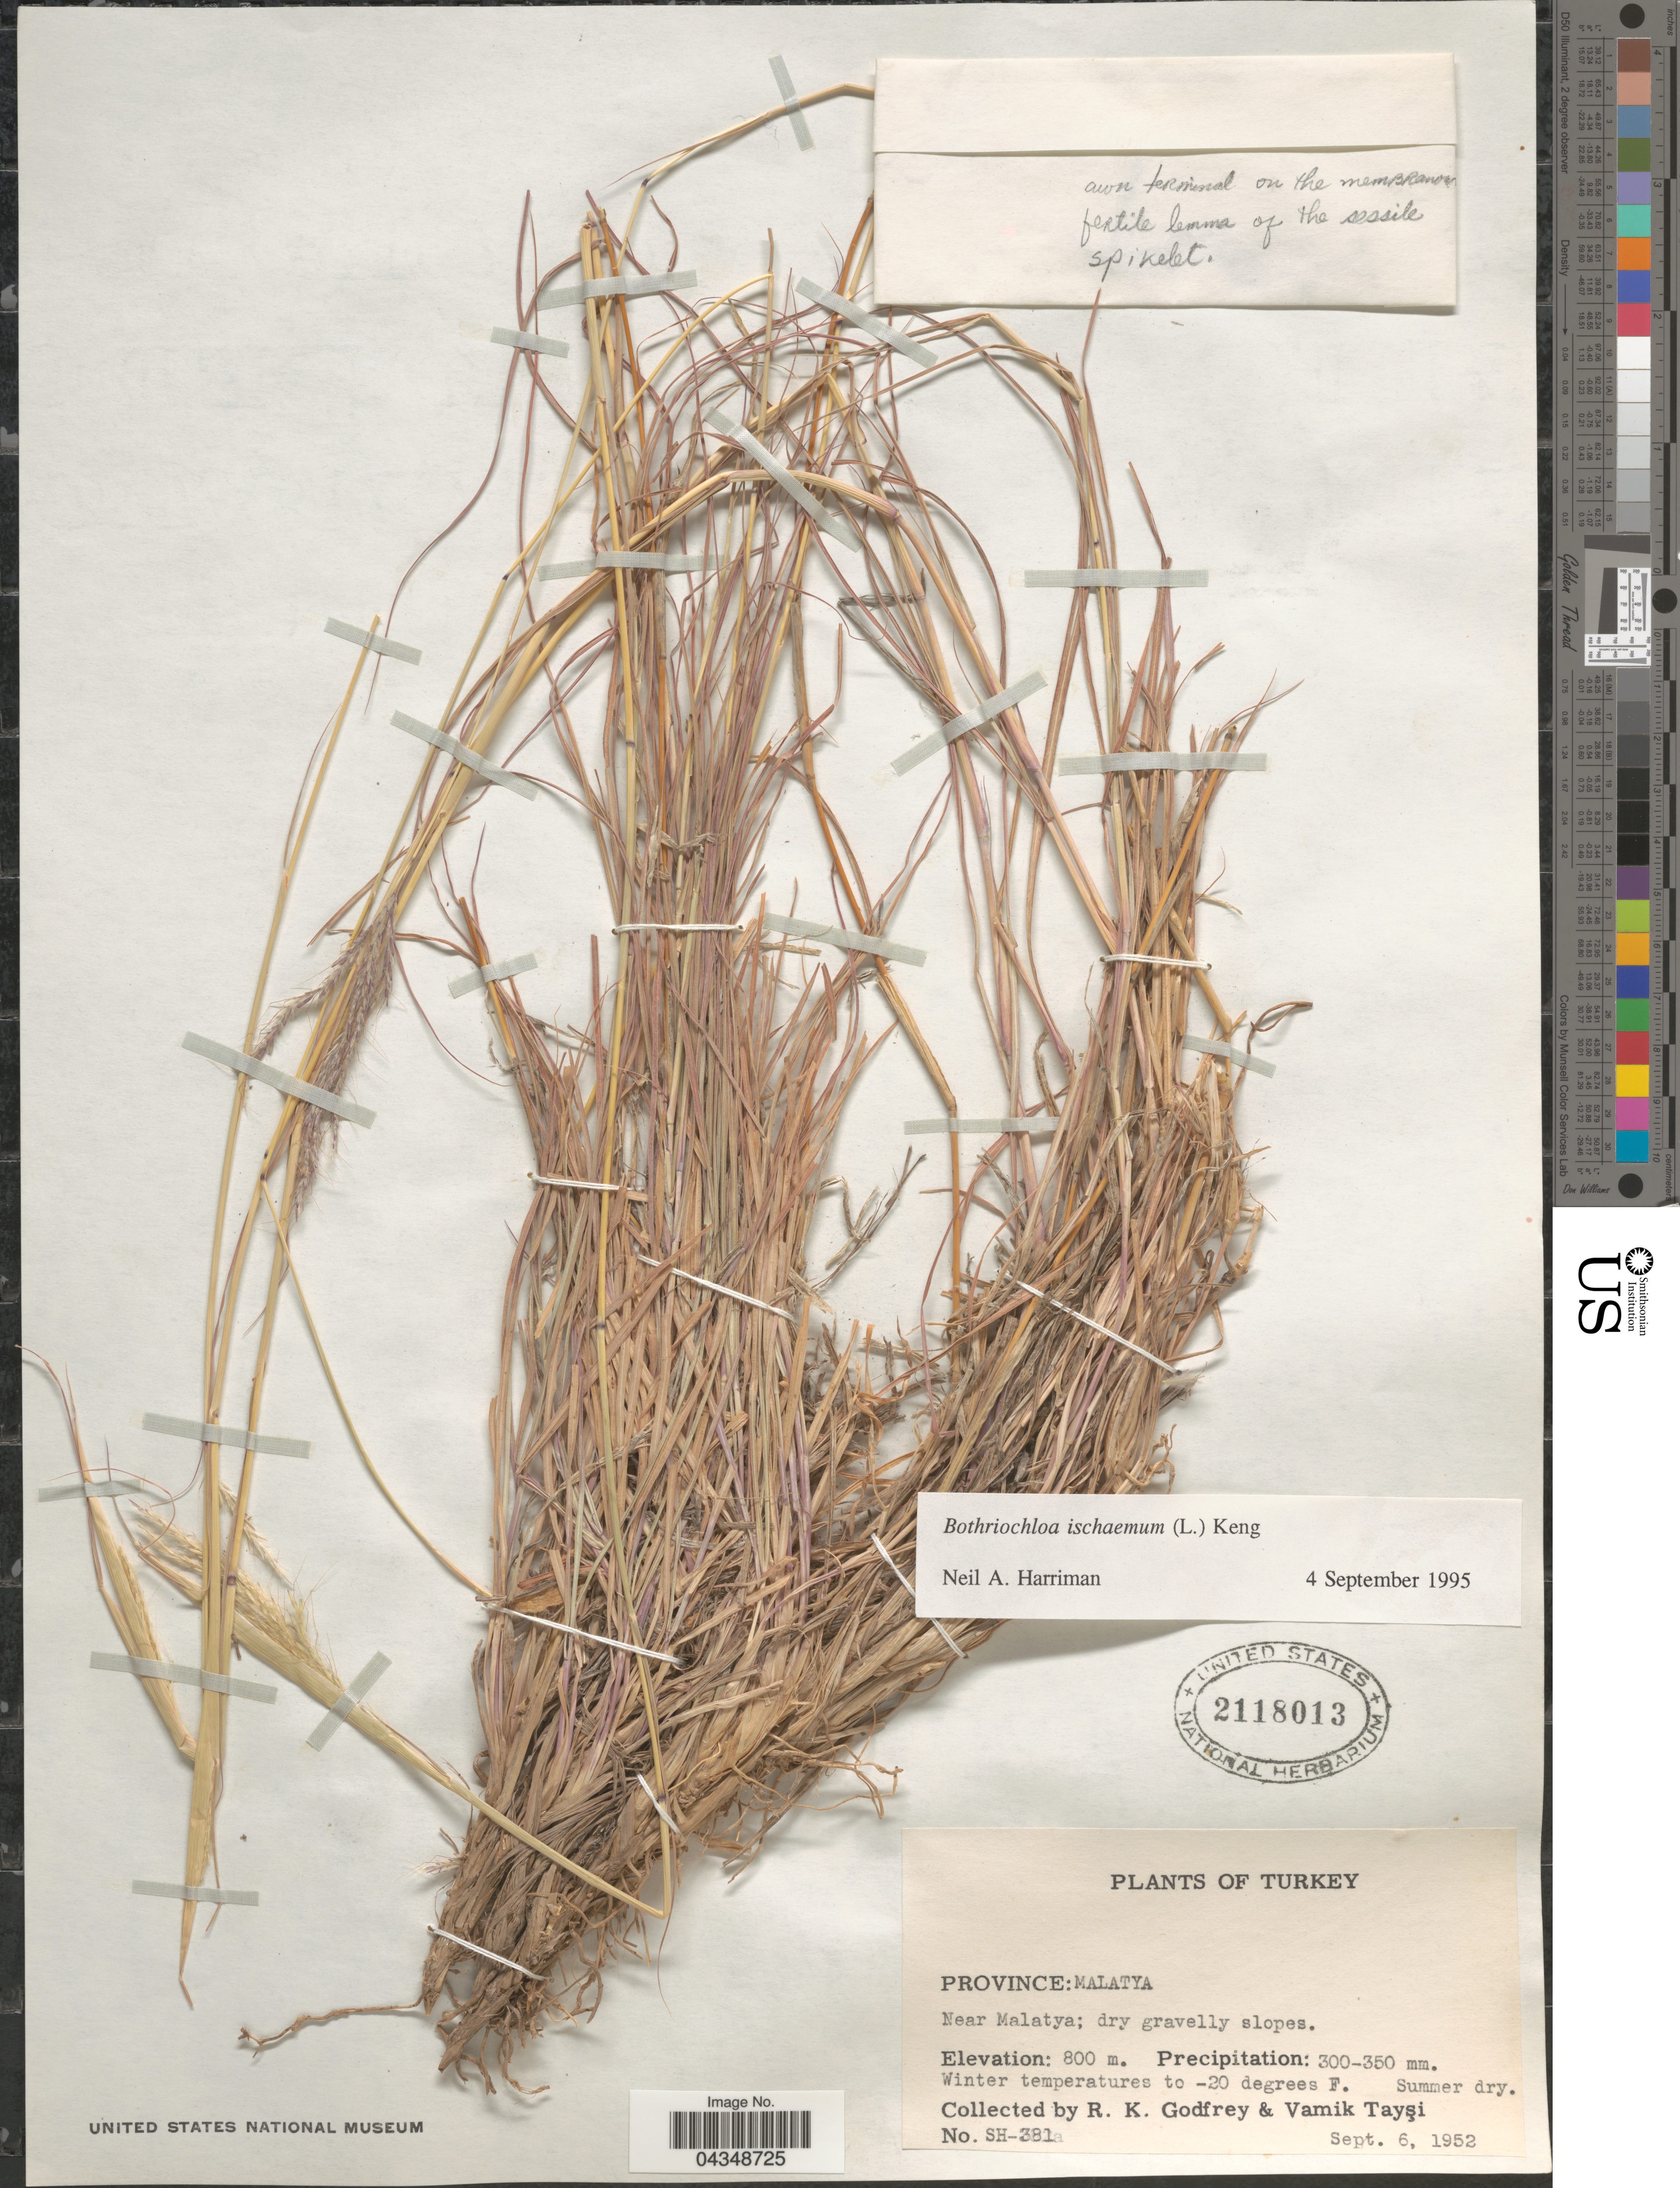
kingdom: Plantae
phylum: Tracheophyta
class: Liliopsida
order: Poales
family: Poaceae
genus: Bothriochloa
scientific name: Bothriochloa ischaemum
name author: (L.) Keng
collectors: R. K. Godfrey & V. Taysi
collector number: SH-381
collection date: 1952-09-06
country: Turkey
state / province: Malatya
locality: Near Malatya; dry gravelly slopes.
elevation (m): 800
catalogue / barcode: US 2118013